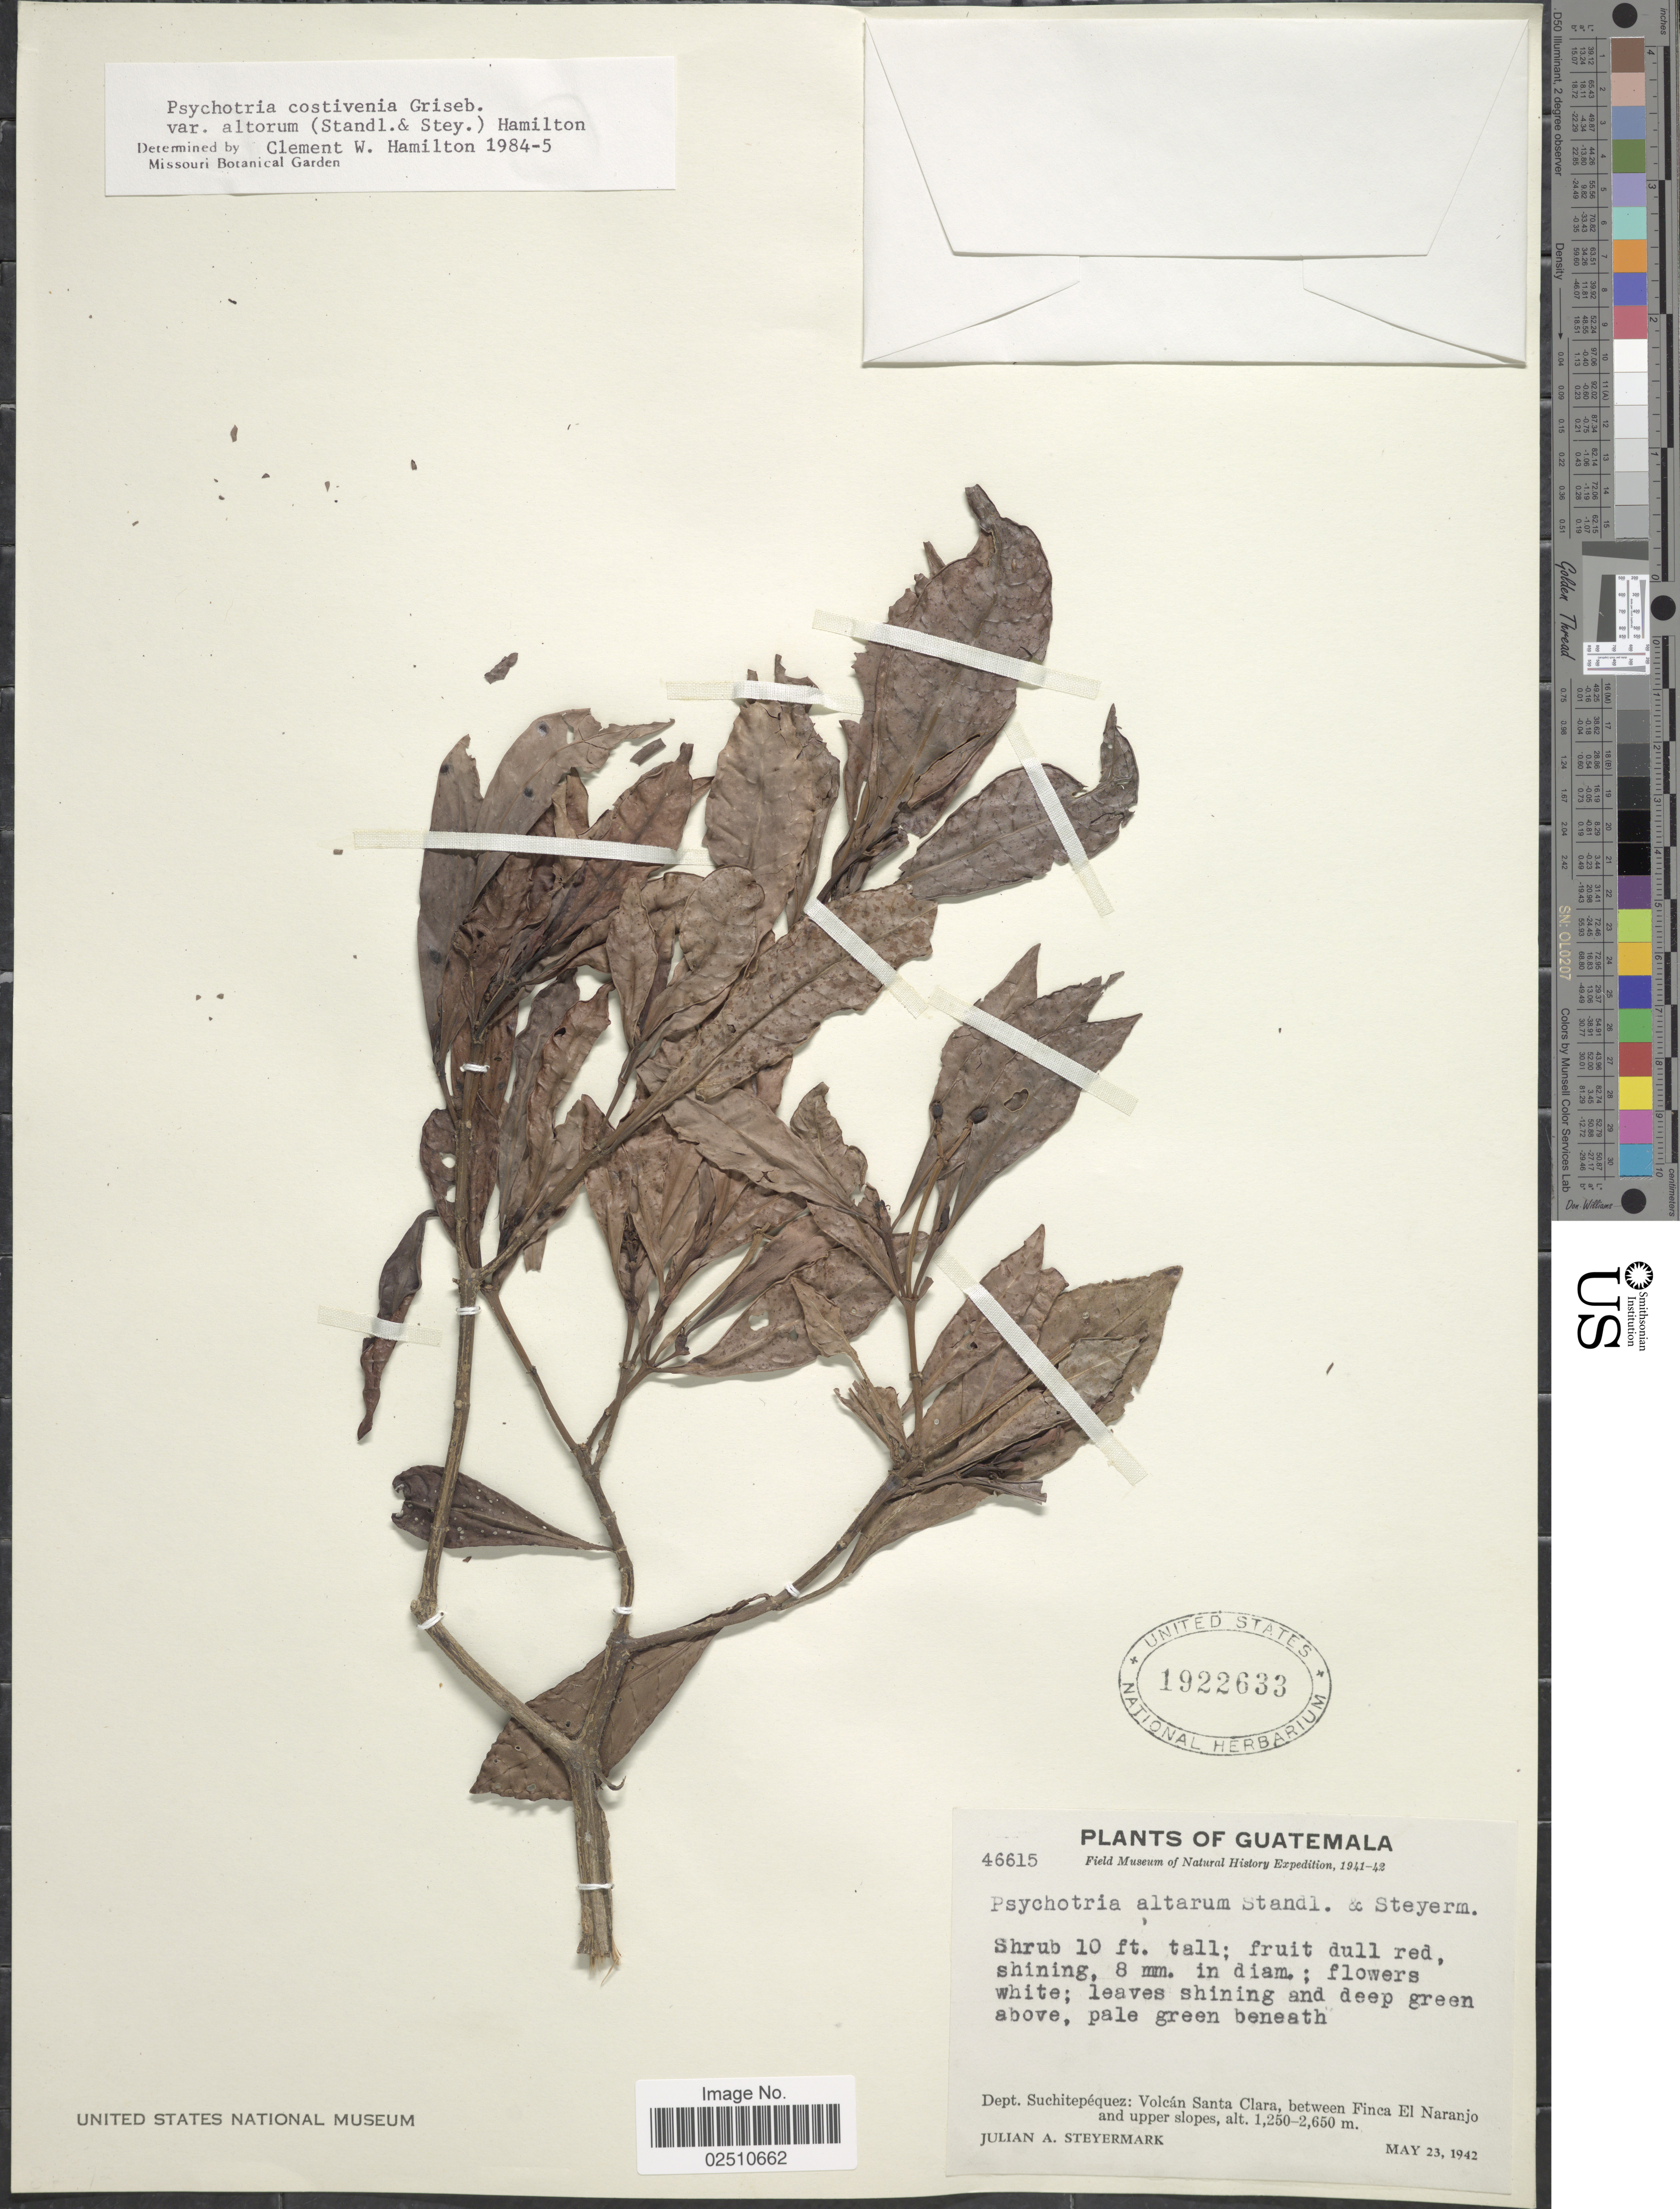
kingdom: Plantae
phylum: Tracheophyta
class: Magnoliopsida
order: Gentianales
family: Rubiaceae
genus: Psychotria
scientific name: Psychotria costivenia var. altorum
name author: (Standl. & Steyerm.) C.W. Ham.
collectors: J. Steyermark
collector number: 46615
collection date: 1942-05-23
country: Guatemala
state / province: Suchitepéquez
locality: Volcan Santa Clara, between Finca El Naranjo and upper slopes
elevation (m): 1250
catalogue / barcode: US 1922633